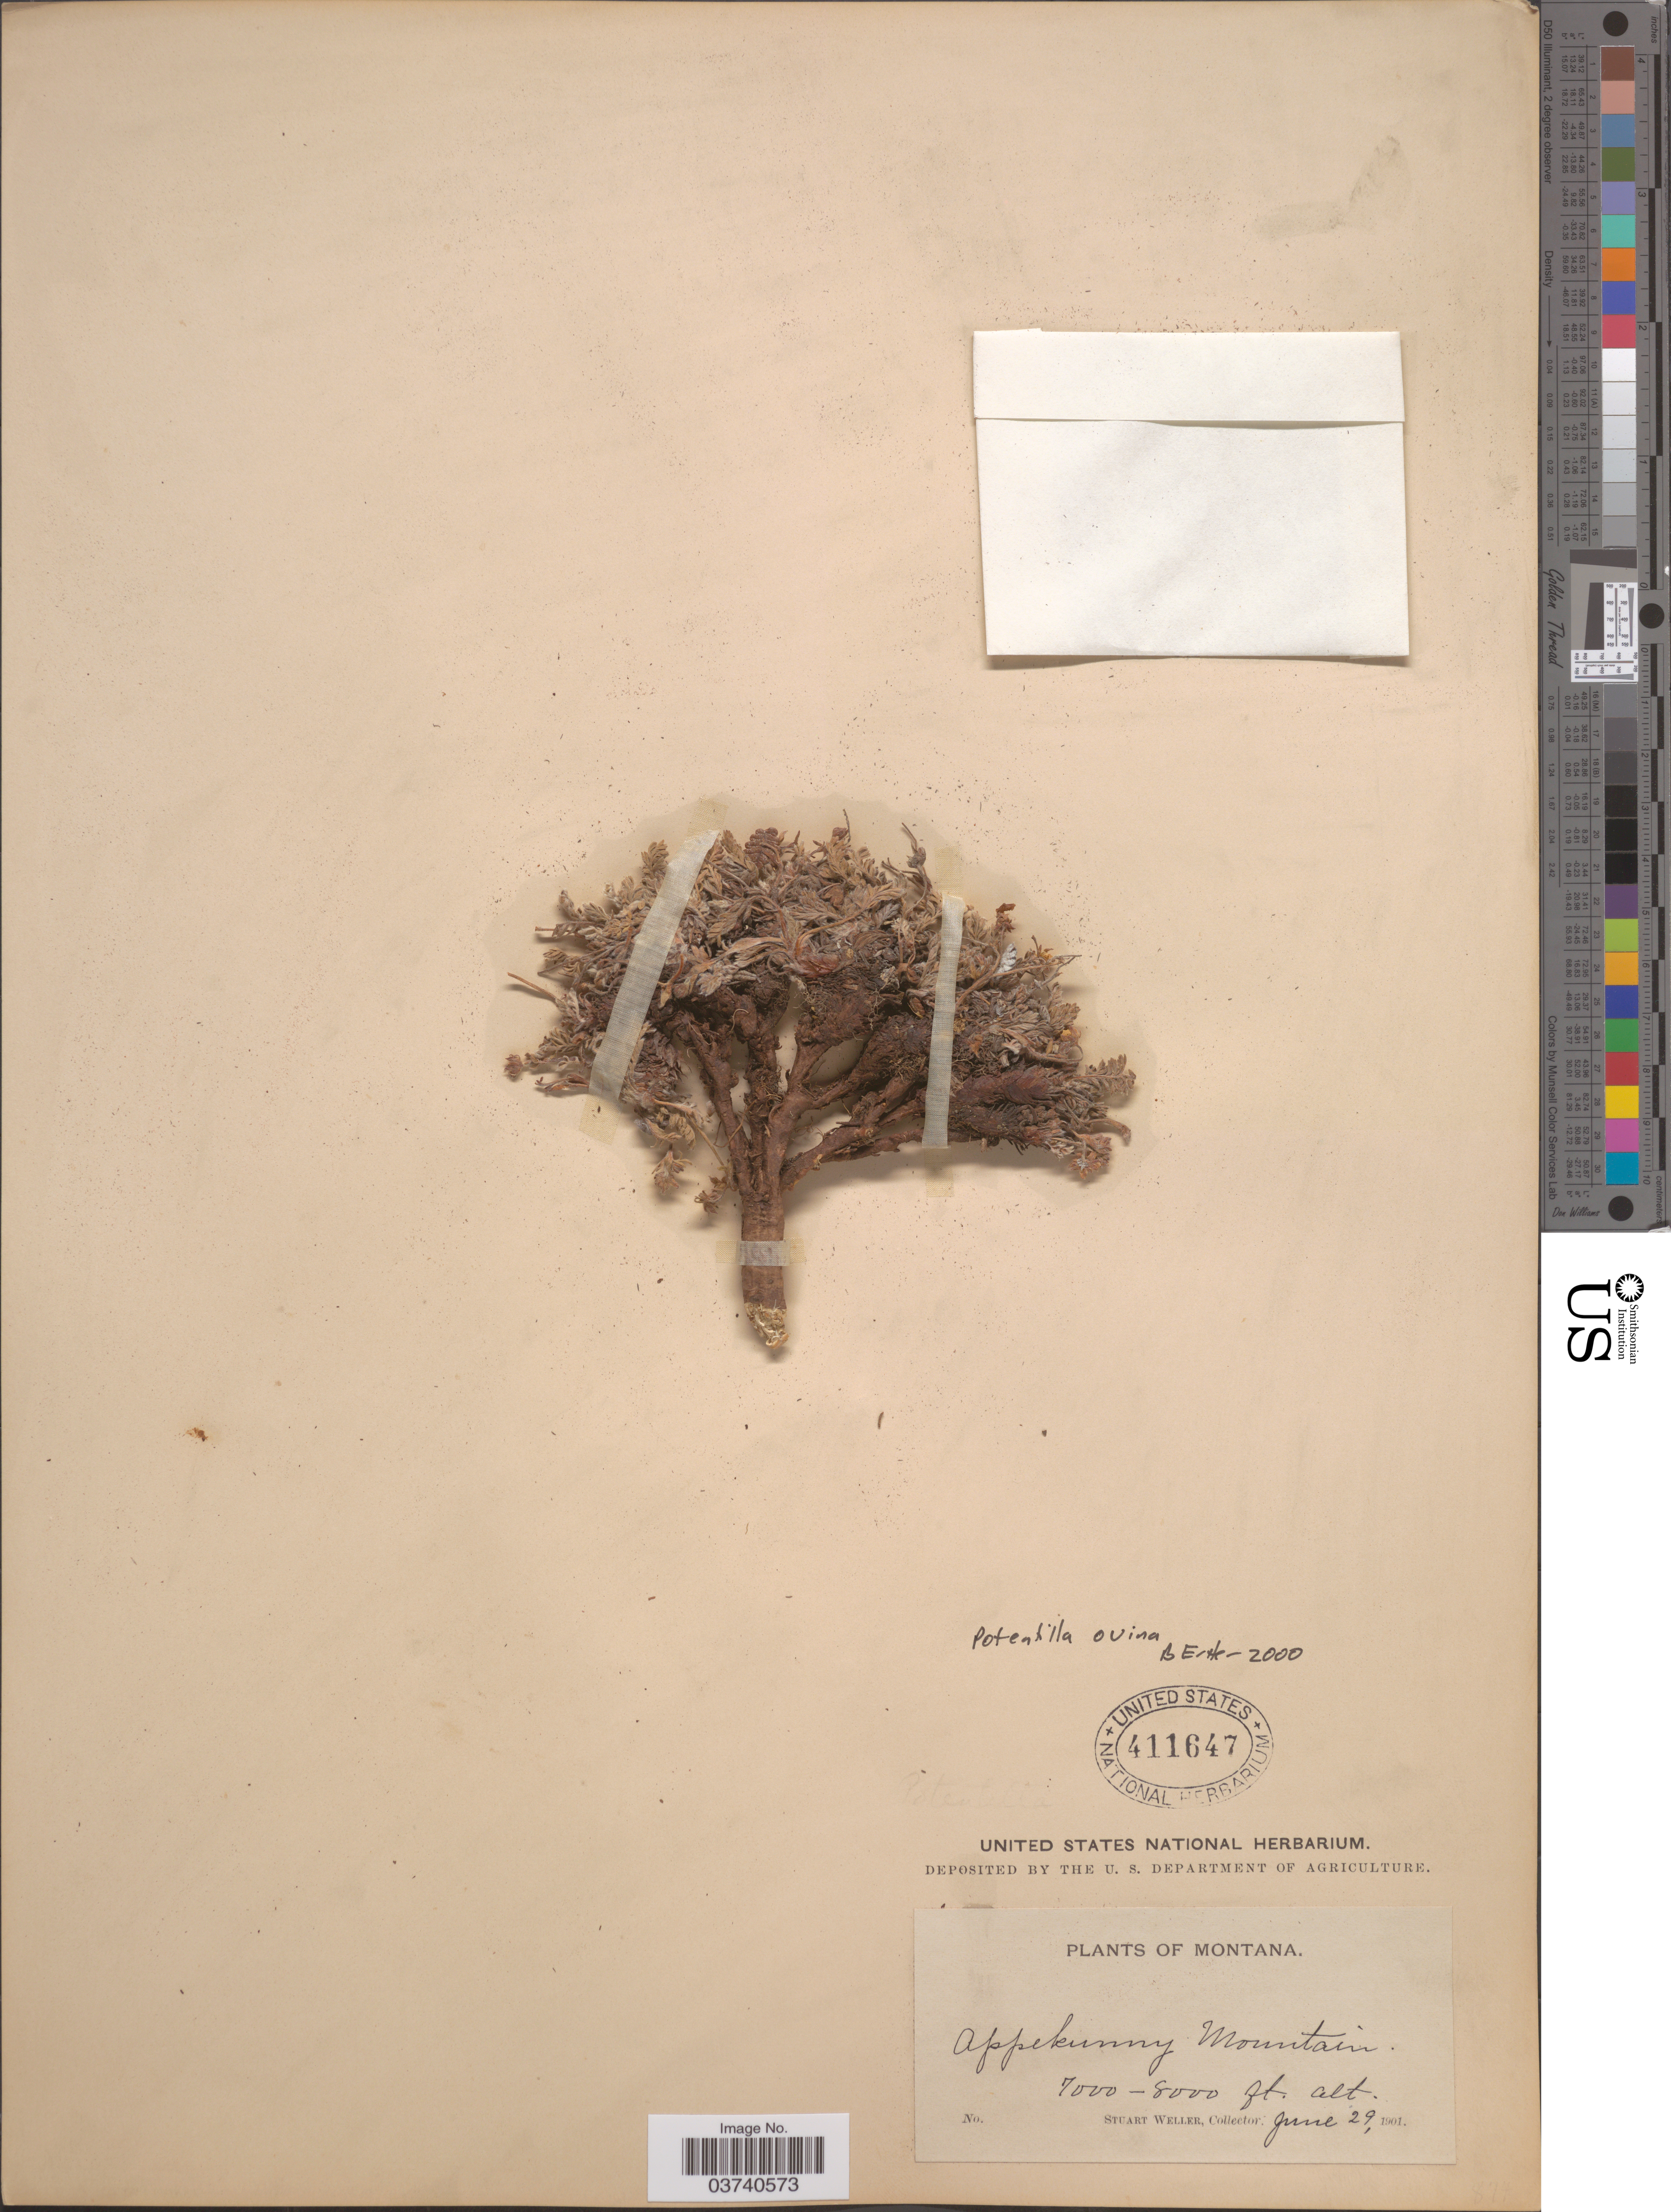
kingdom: Plantae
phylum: Tracheophyta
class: Magnoliopsida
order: Rosales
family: Rosaceae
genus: Potentilla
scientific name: Potentilla ovina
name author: Macoun ex J.M. Macoun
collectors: S. Weller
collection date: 1901-06-29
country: United States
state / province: Montana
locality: Appekunny Mountain.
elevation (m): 2134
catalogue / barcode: US 411647